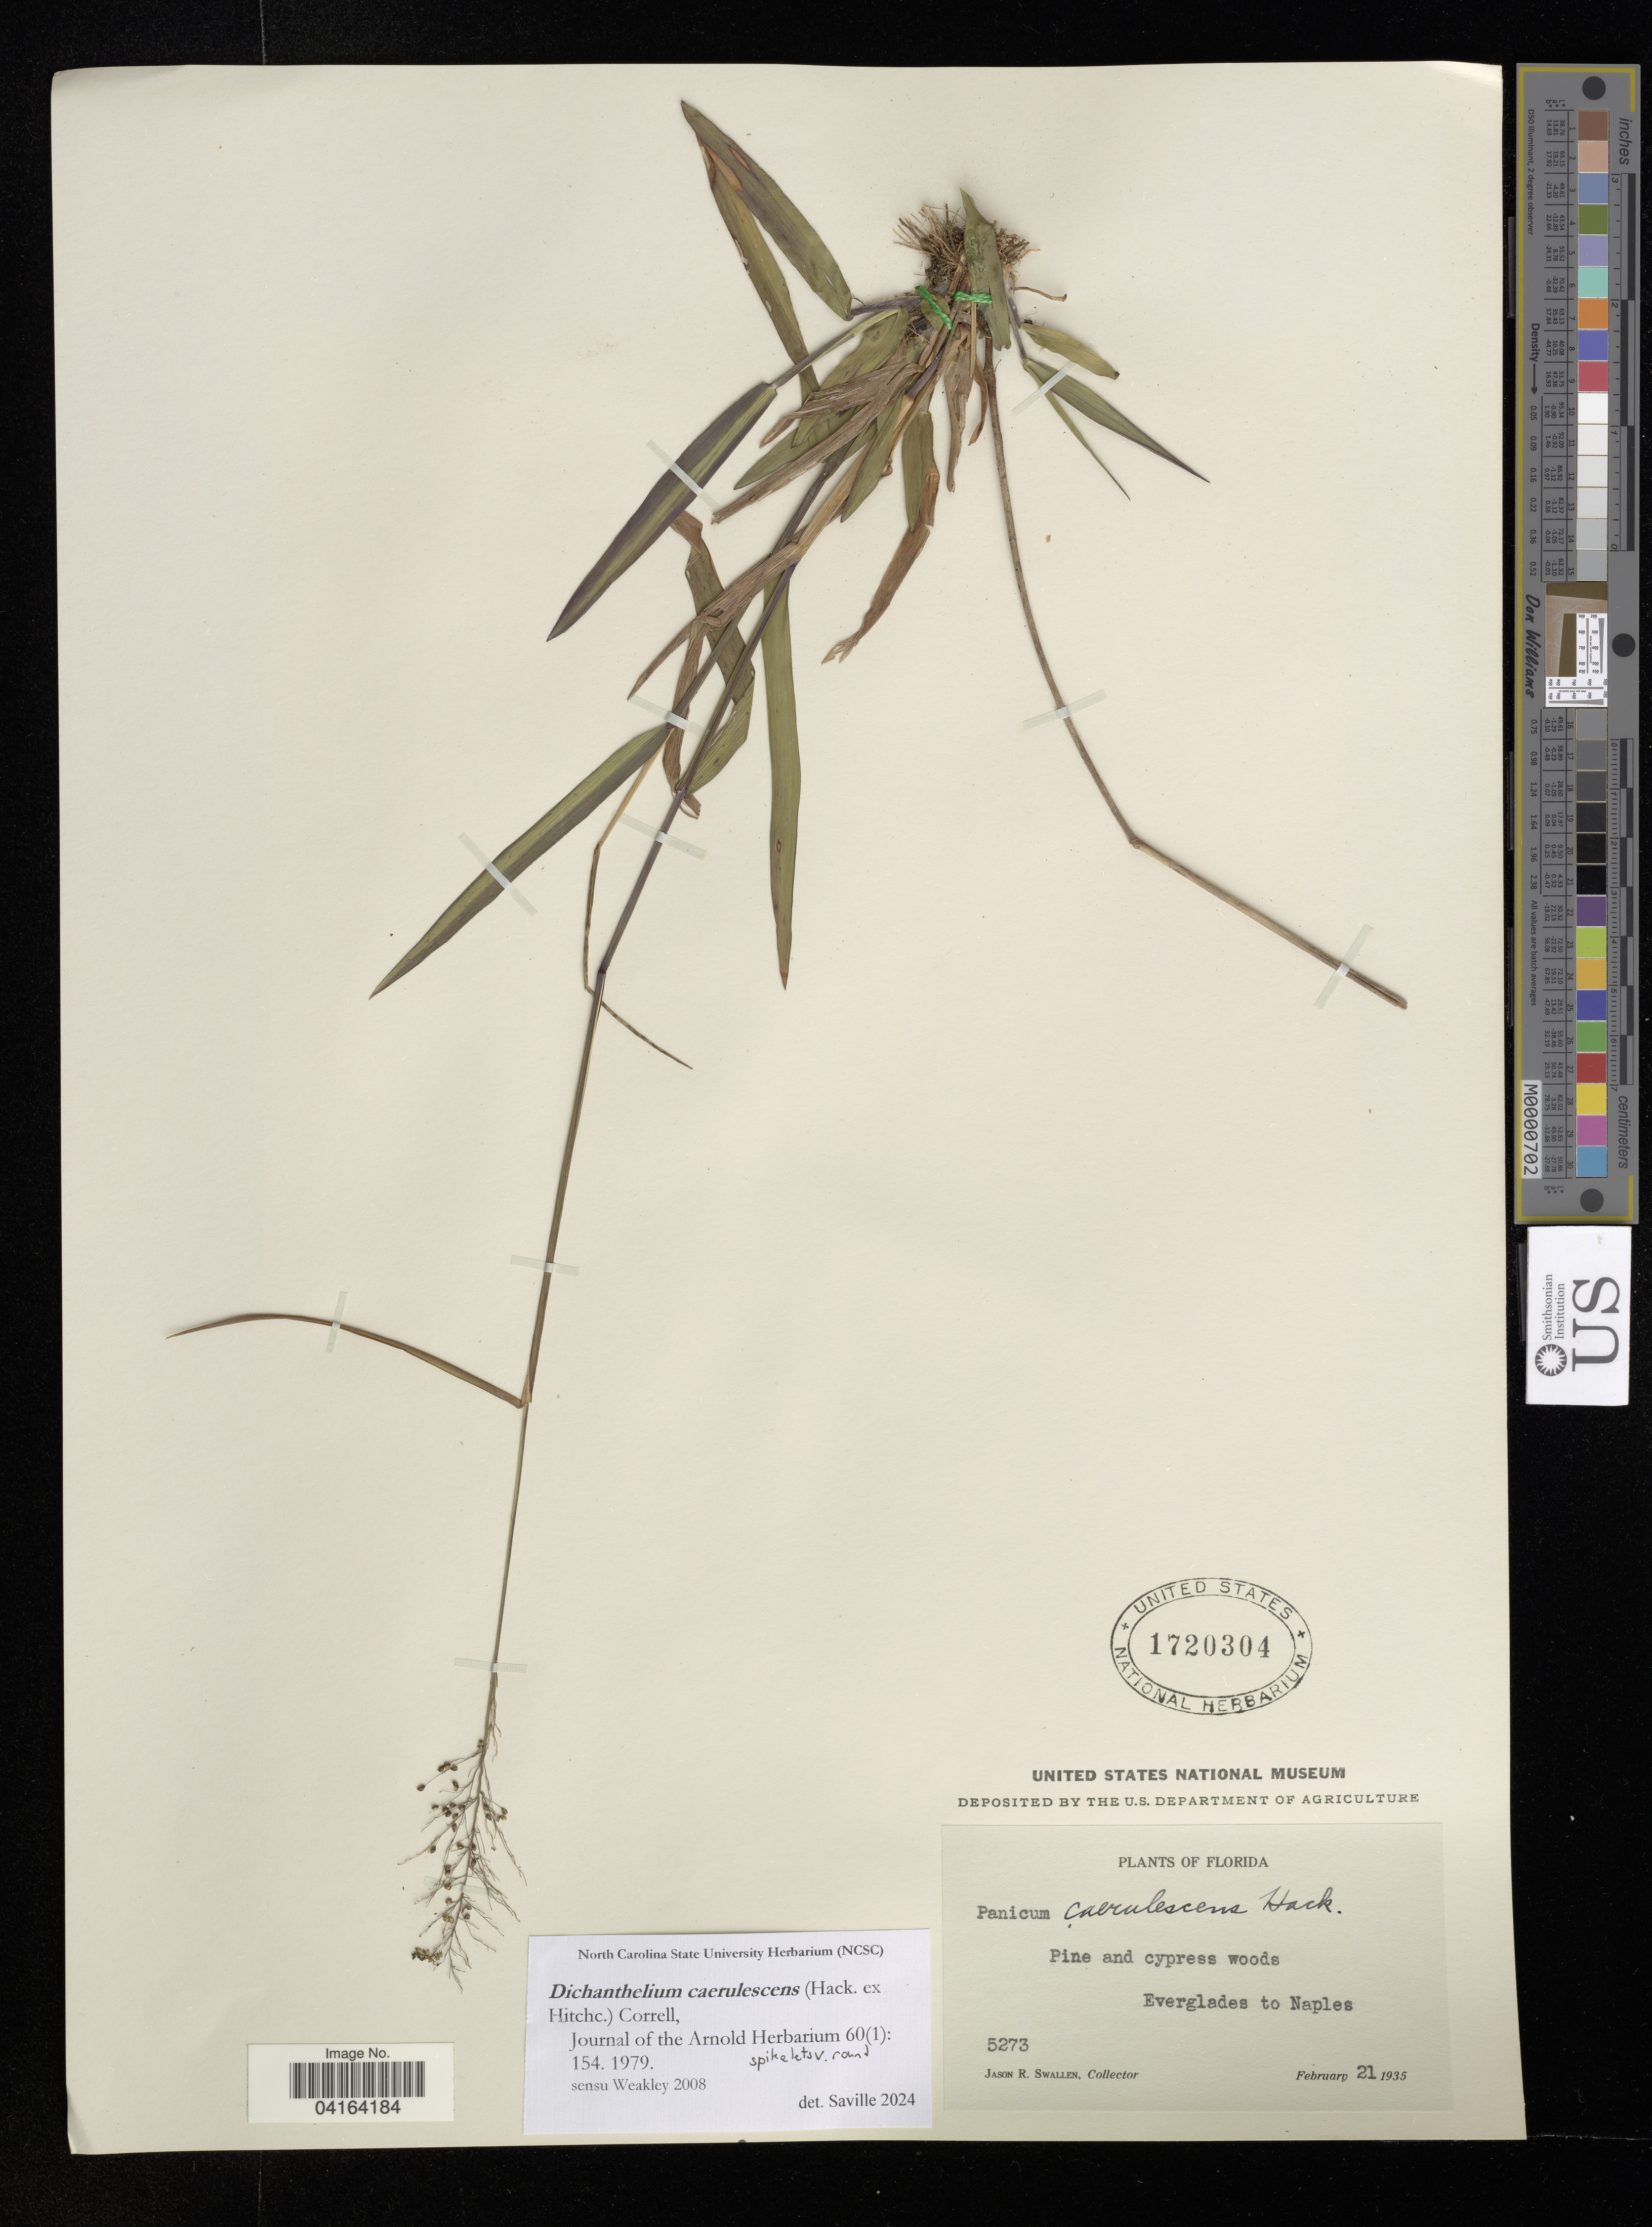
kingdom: Plantae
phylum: Tracheophyta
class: Liliopsida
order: Poales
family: Poaceae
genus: Dichanthelium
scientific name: Dichanthelium caerulescens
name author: (Hack. ex Hitchc.) Correll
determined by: Saville, A. C., (NCSC), North Carolina State University (UNITED STATES)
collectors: J. R. Swallen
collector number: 5273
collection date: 1935-02-21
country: United States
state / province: Florida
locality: Pine and cypress woods. Everglades to Naples.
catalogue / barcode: US 1720304